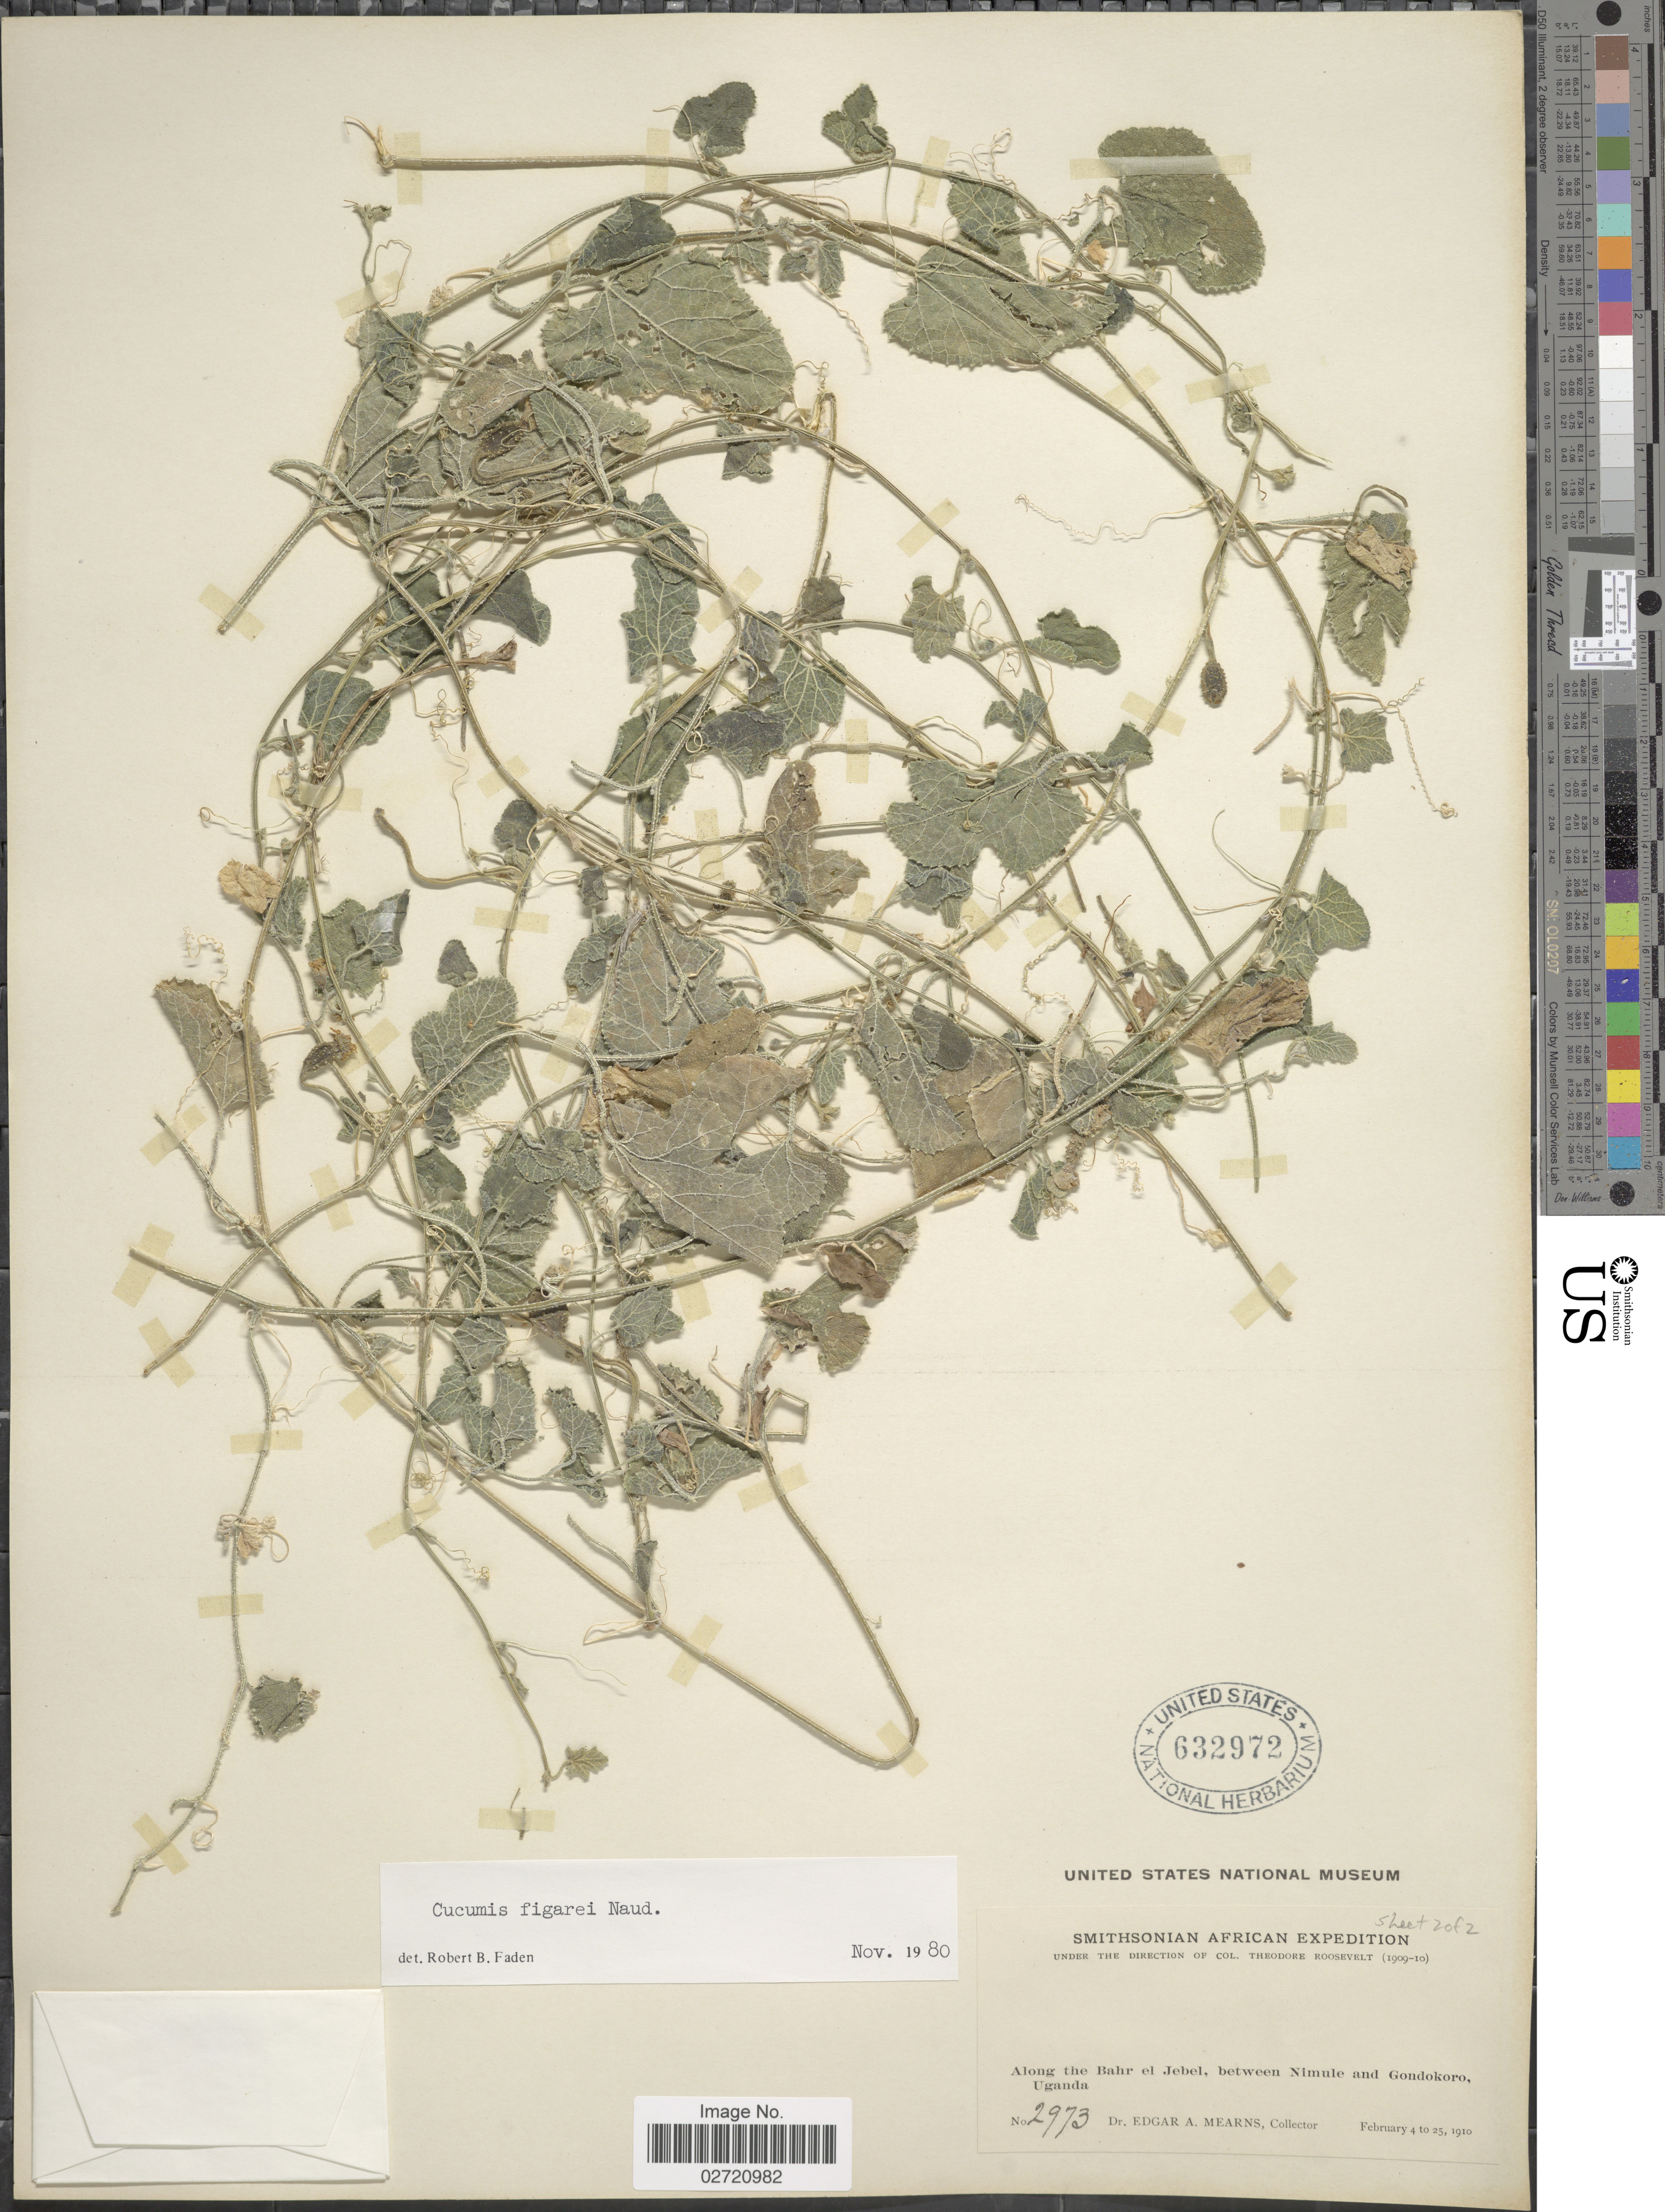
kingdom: Plantae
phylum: Tracheophyta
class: Magnoliopsida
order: Cucurbitales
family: Cucurbitaceae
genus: Cucumis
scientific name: Cucumis ficifolius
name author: A. Rich.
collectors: E. A. Mearns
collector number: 2973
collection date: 1910-02-04/1910-02-25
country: Uganda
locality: Along the Bahr el Jebel, between Nimule and Gondokoro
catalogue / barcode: US 632972